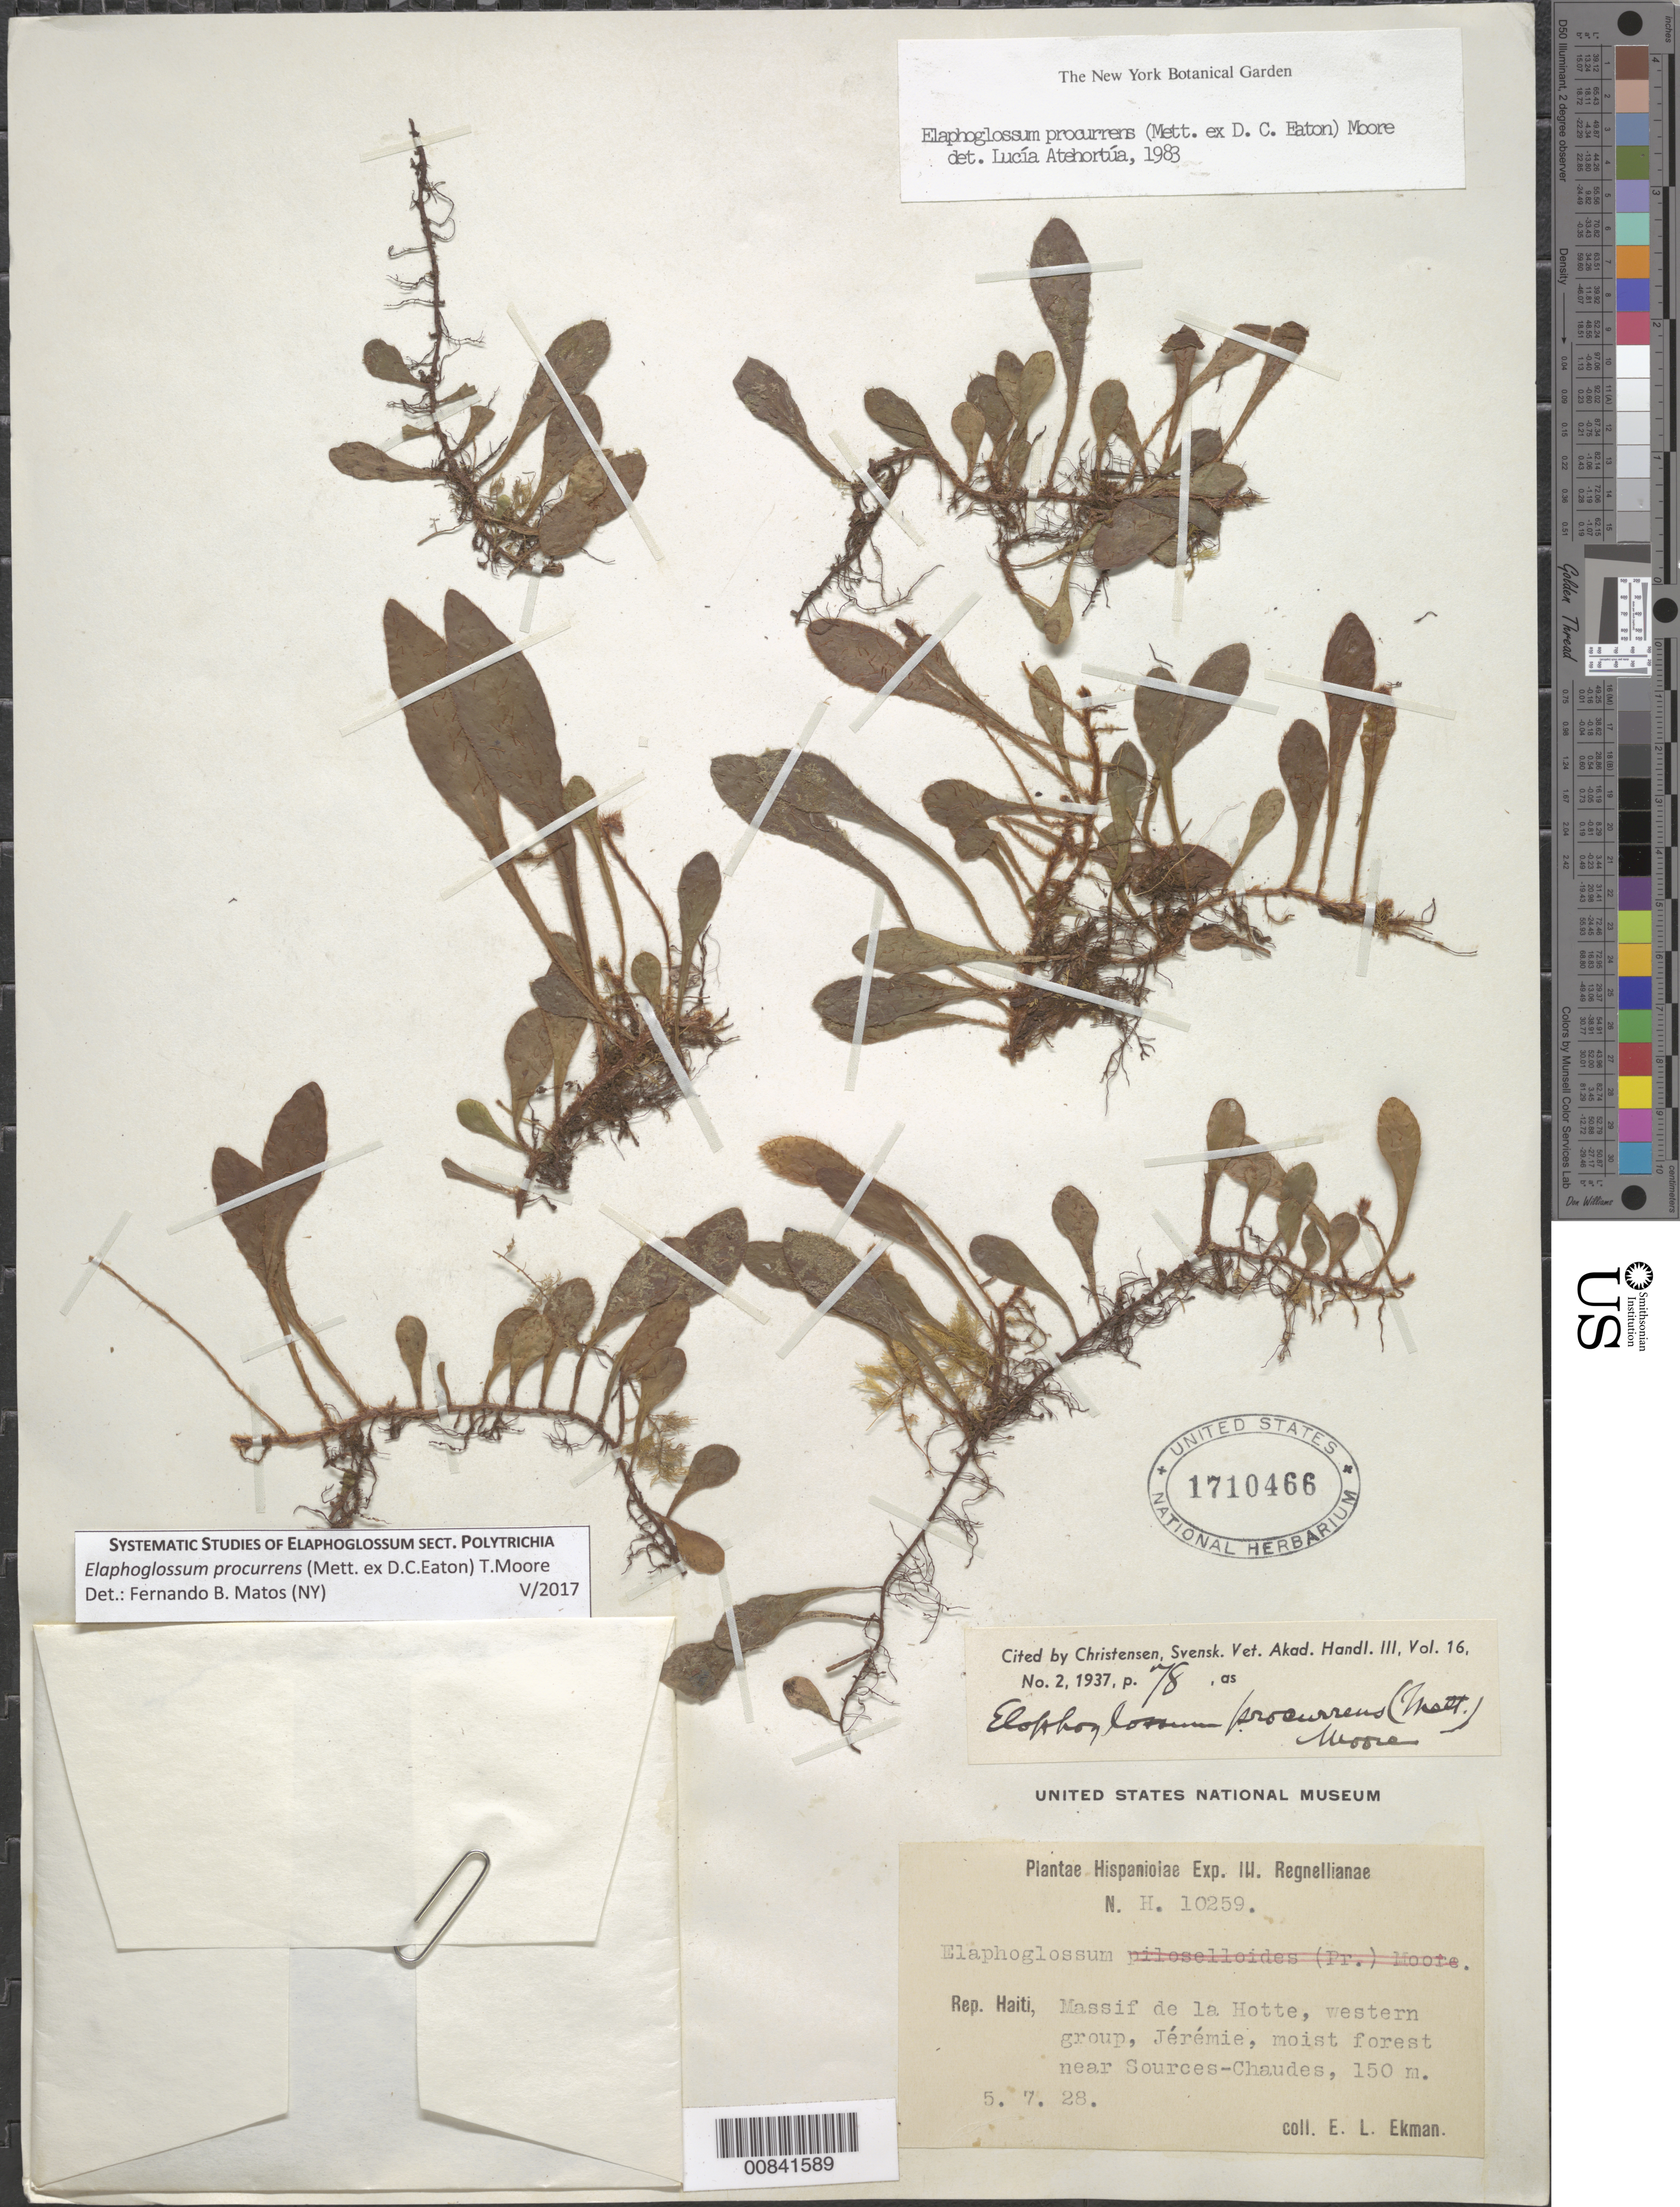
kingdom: Plantae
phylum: Tracheophyta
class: Polypodiopsida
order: Polypodiales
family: Dryopteridaceae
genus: Elaphoglossum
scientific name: Elaphoglossum procurrens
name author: (Mett. ex D.C. Eaton) T. Moore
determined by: Atehortúa, L. G.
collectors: E. L. Ekman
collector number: H 10259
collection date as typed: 05 Jul 1928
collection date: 1928-07-05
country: Haiti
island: Hispaniola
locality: Massif de la Hotte, western group, Jérémie, near Sources-Chaudes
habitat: Moist forest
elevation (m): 150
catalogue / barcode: US 1710466